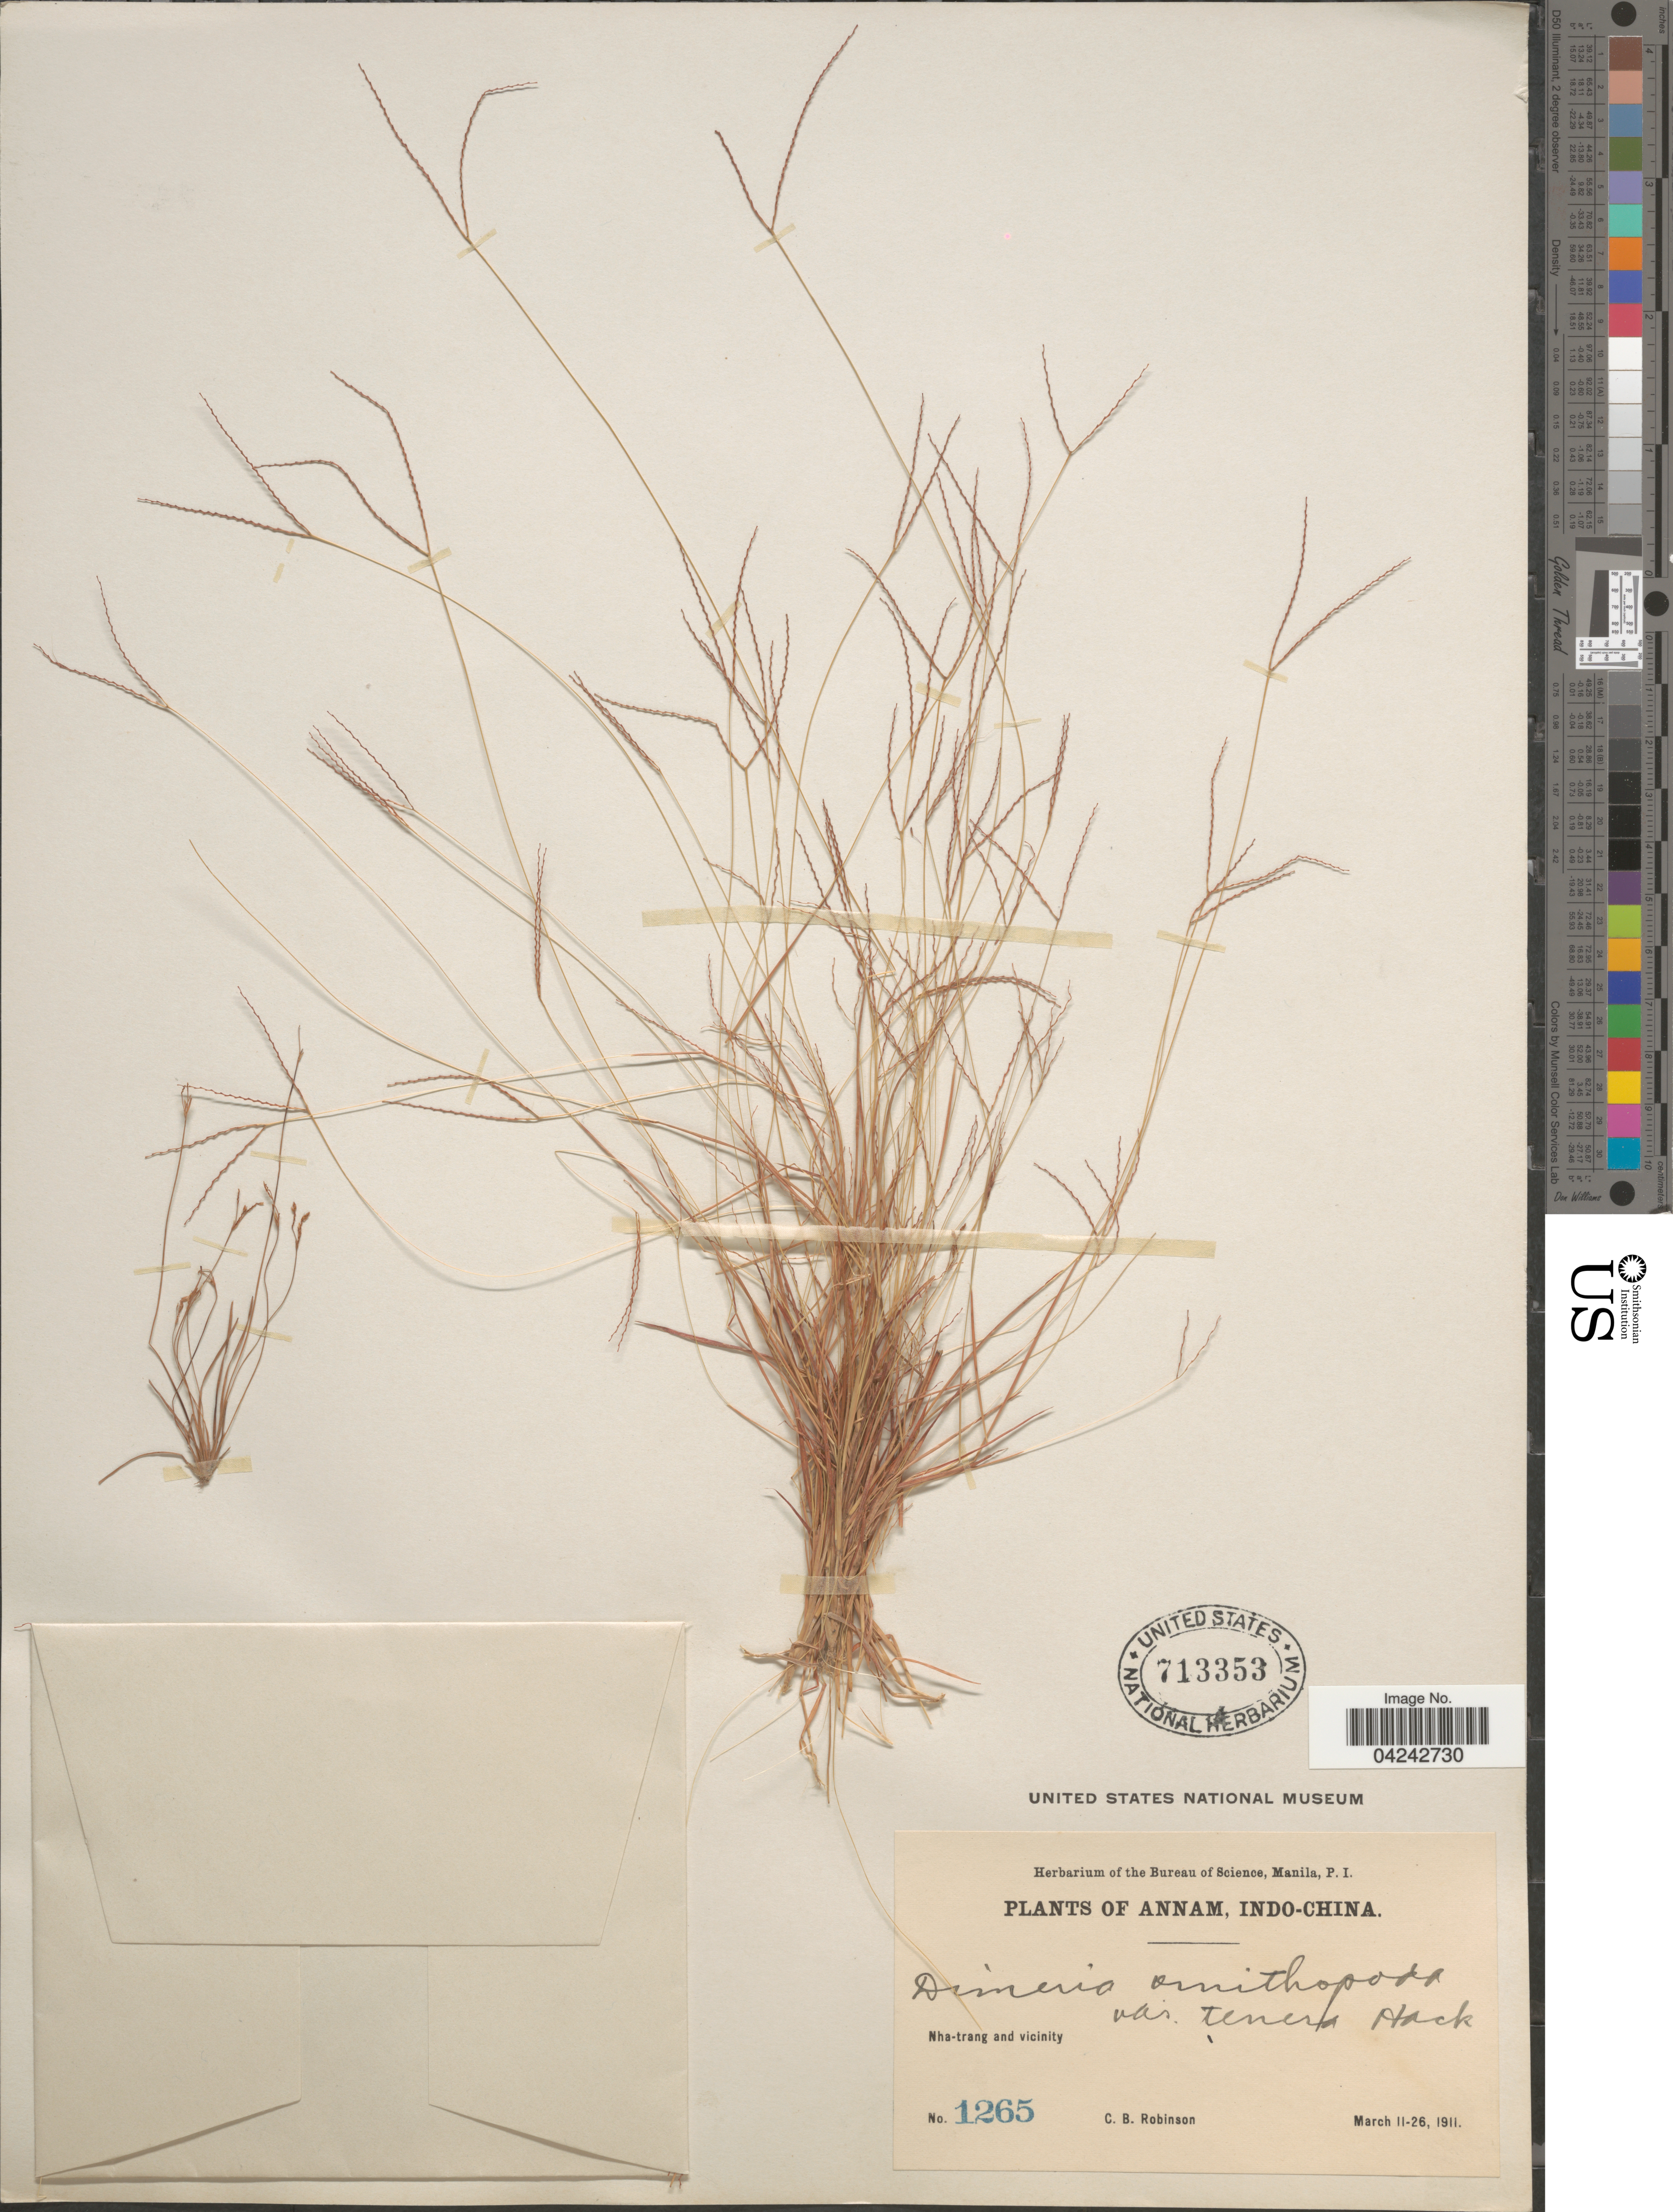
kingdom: Plantae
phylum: Tracheophyta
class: Liliopsida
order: Poales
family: Poaceae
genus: Dimeria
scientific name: Dimeria ornithopoda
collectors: C. Robinson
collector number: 1265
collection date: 1911-03-11/1911-03-26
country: Vietnam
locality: Annam, Indo-China. Nha-trang and vicinity.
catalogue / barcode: US 713353